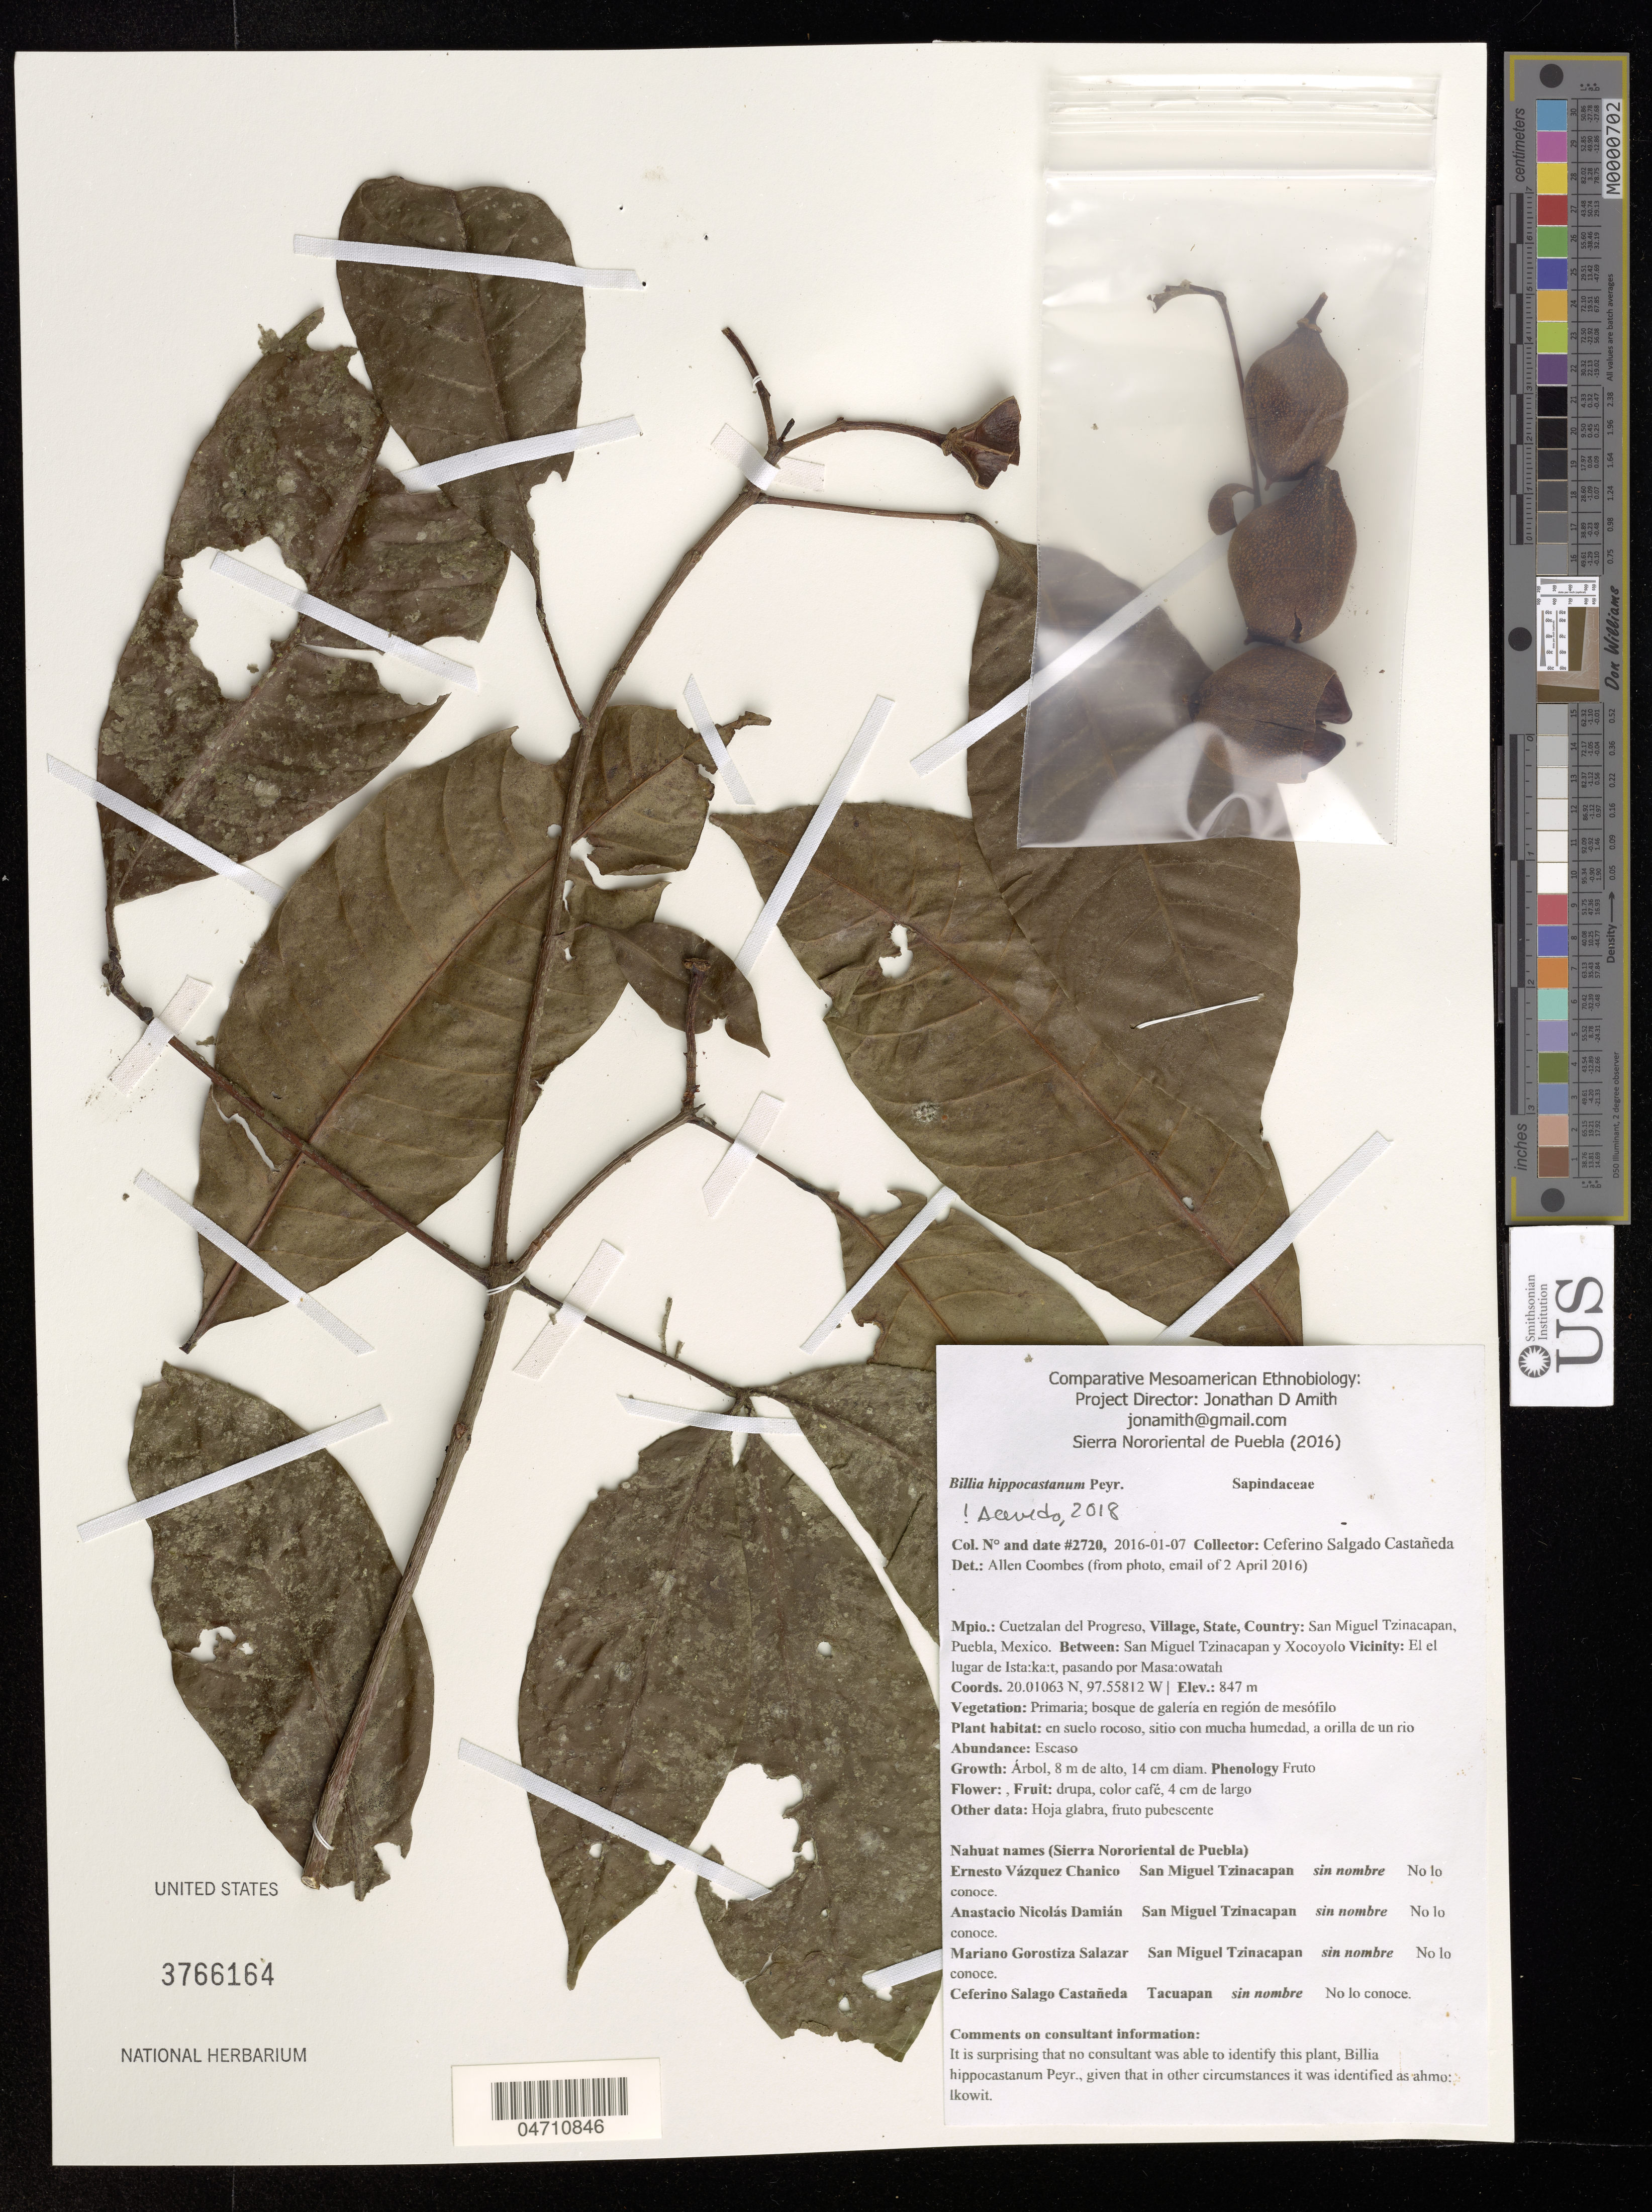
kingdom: Plantae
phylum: Tracheophyta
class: Magnoliopsida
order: Sapindales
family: Sapindaceae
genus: Billia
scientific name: Billia hippocastanum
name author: Peyr.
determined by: Acevedo-Rodriguez, P., (US), Smithsonian Institution - National Museum of Natural History (UNITED STATES)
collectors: C. Castañeda S.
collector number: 2720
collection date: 2016-07-01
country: Mexico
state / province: Puebla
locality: Mpio.: Cuetzalan del Progreso, Village: San Miguel Tzinacapan. Between: San Miguel Tzinacapan y Xocoyolo. Vicinity: El el lugar de Ista:ka:t, pasando por Masa: owatah.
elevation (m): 847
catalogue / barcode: US 3766164